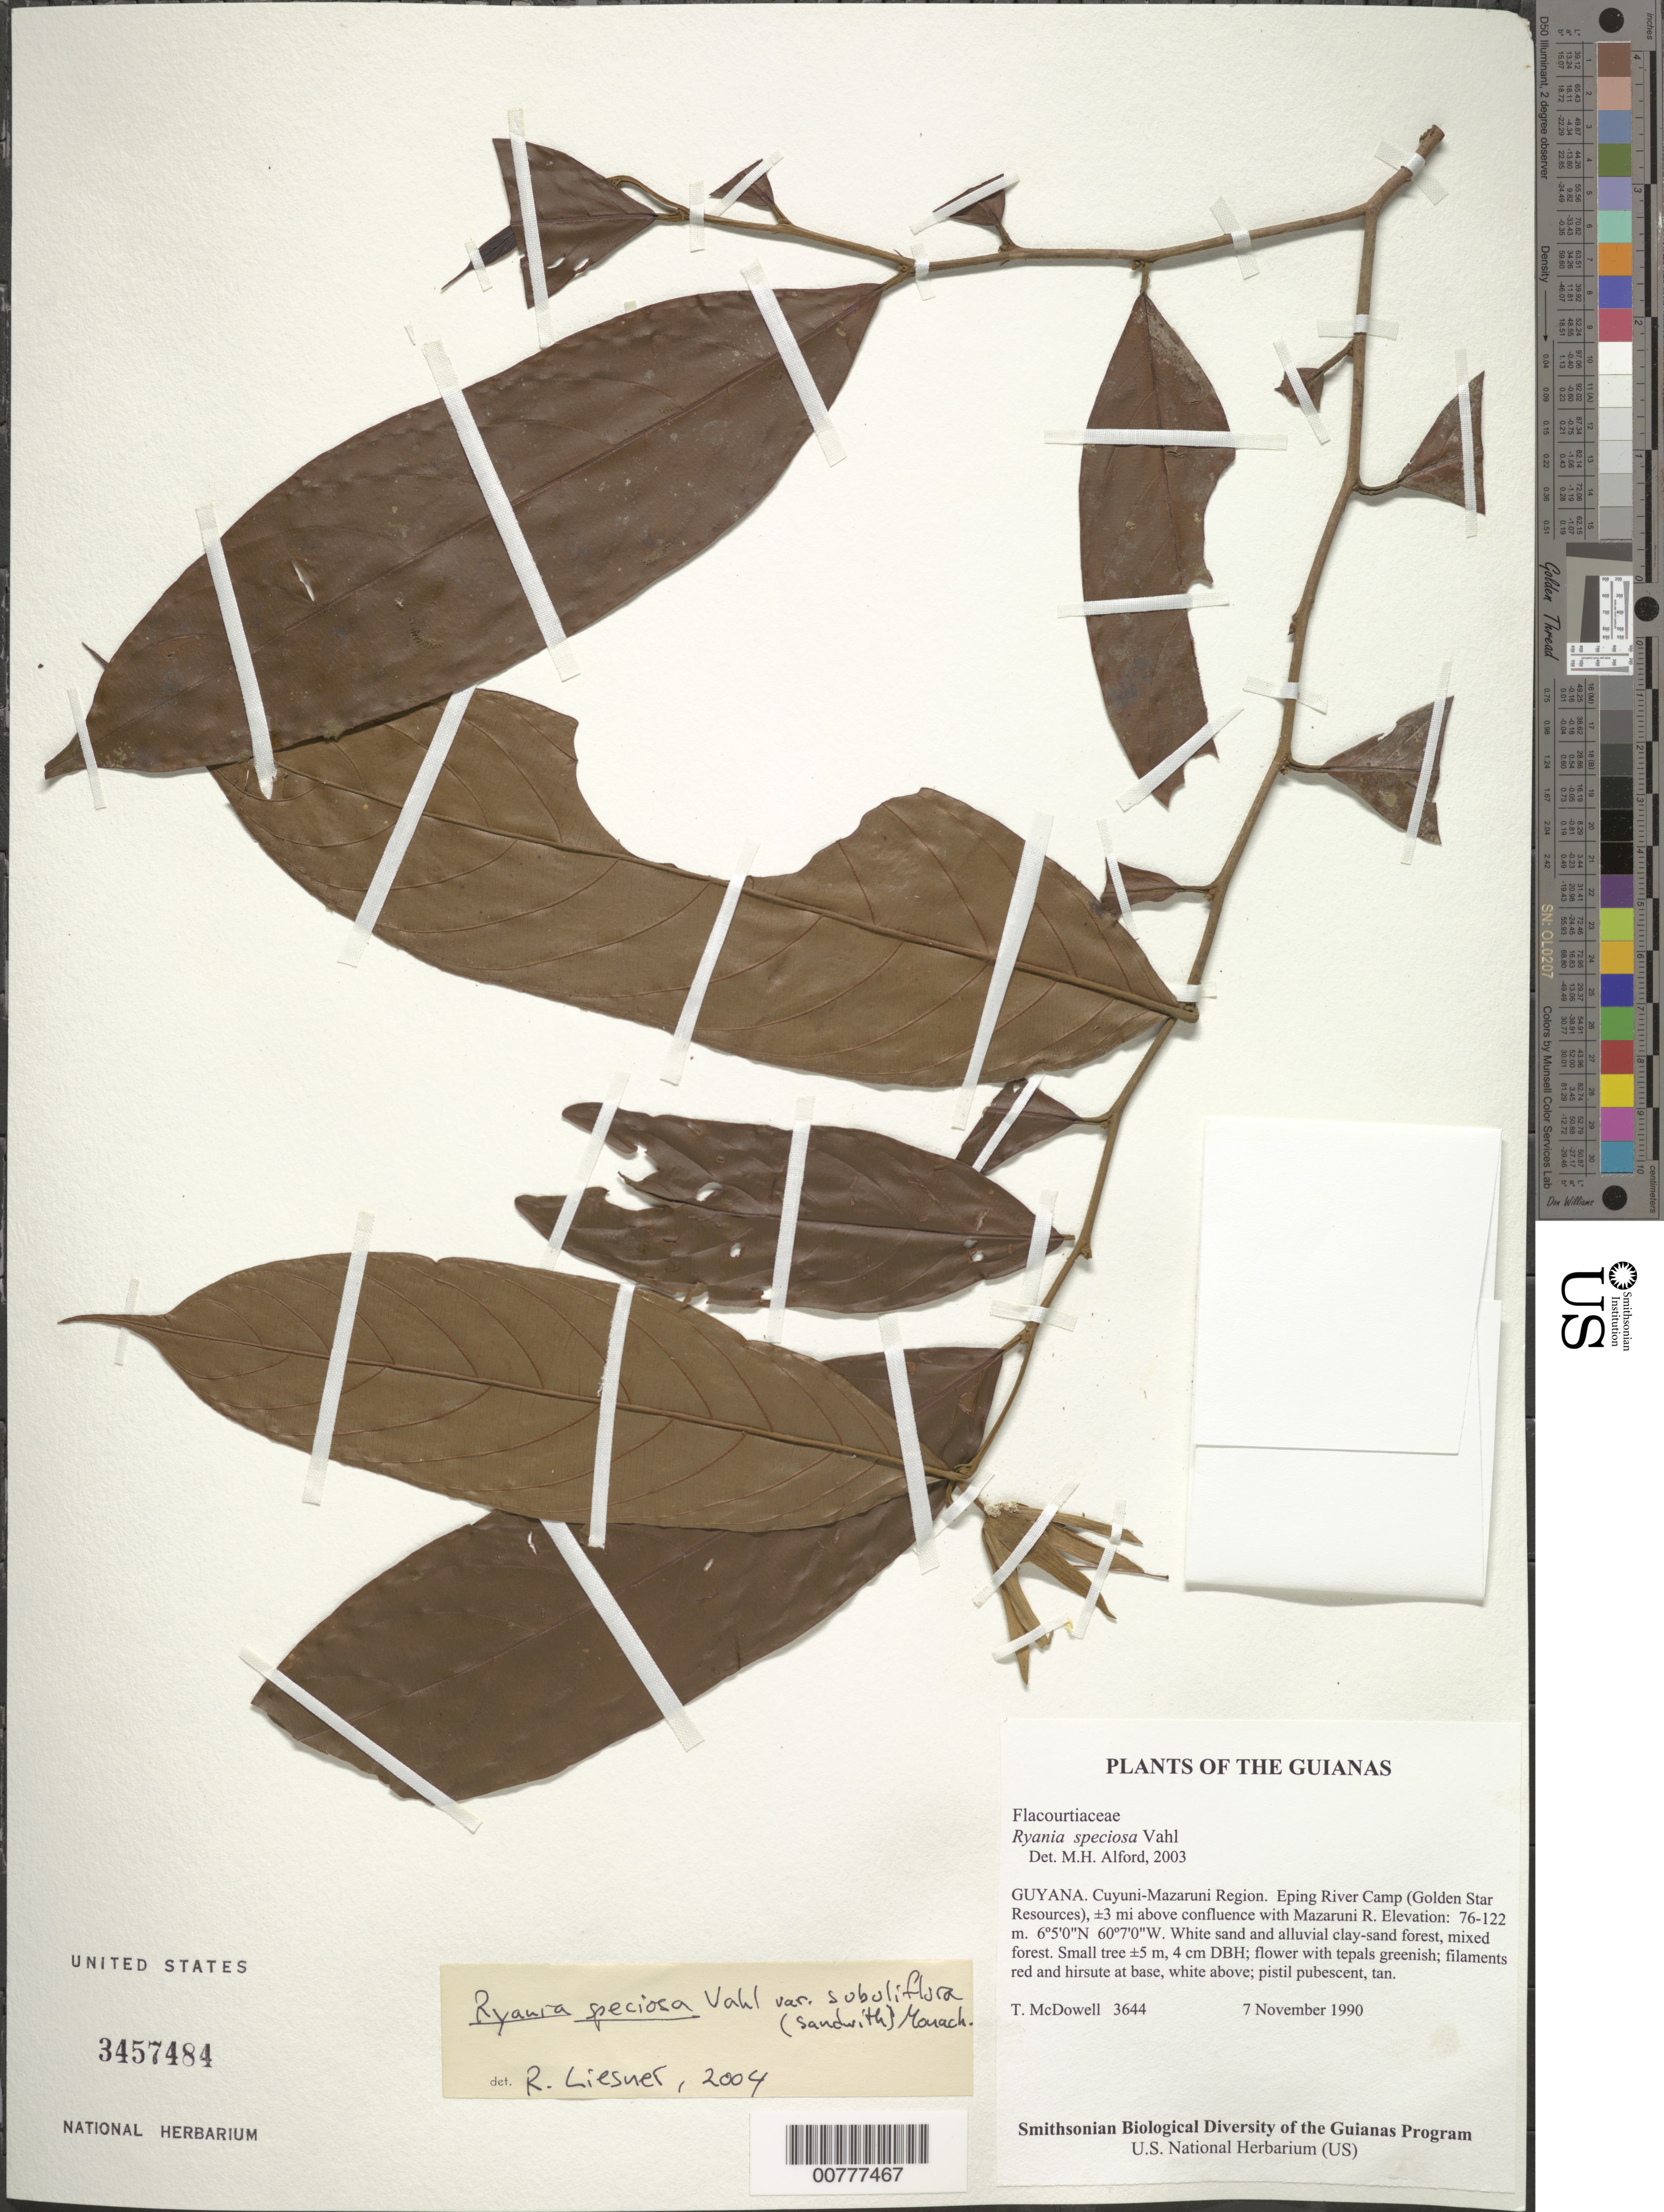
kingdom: Plantae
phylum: Tracheophyta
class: Magnoliopsida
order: Malpighiales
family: Salicaceae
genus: Ryania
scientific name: Ryania speciosa var. subuliflora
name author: (Sandwith) Monach.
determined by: Liesner, R. L.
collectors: T. McDowell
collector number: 3644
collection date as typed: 7 November 1990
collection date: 1990-11-07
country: Guyana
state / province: Cuyuni-Mazaruni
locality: Eping River Camp (Golden Star Resources), ±3 mi above confluence with Mazaruni R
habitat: White sand and alluvial clay-sand forest, mixed forest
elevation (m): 76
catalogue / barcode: US 3457484